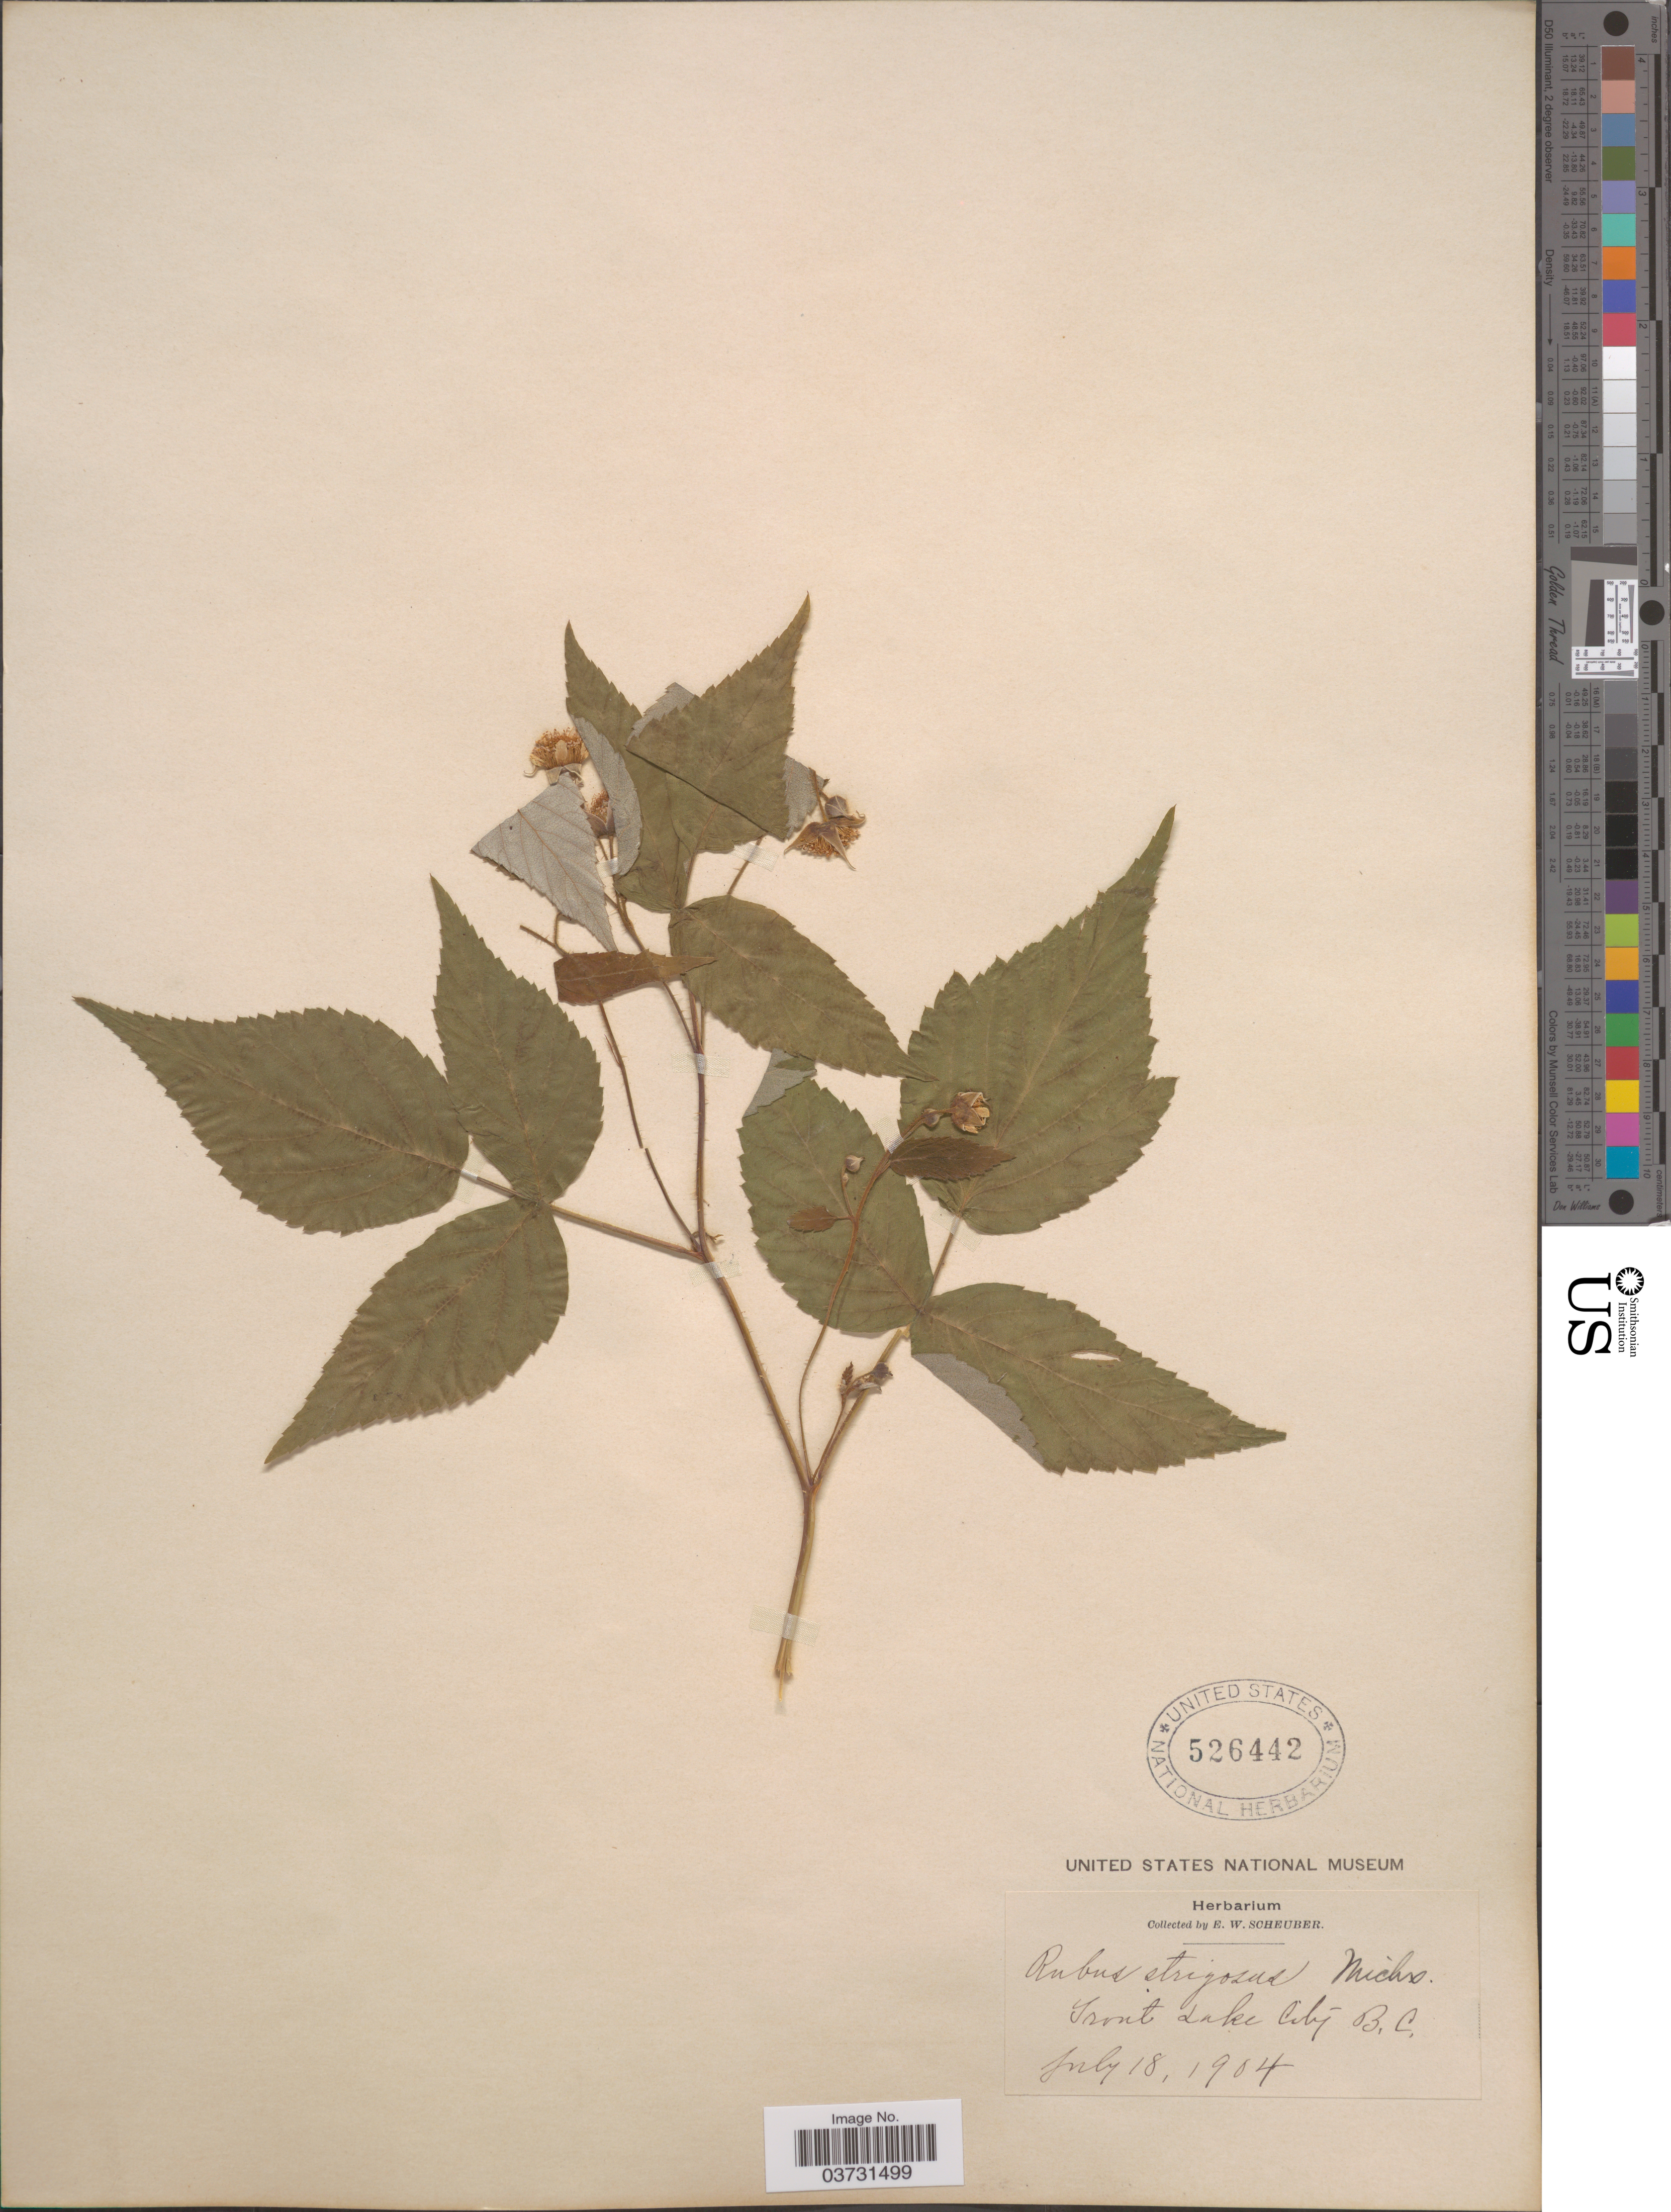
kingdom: Plantae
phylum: Tracheophyta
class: Magnoliopsida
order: Rosales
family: Rosaceae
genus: Rubus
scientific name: Rubus strigosus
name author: Michx.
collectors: E. Scheuber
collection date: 1904-07-18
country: Canada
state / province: British Columbia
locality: Trout Lake City.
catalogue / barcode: US 526442